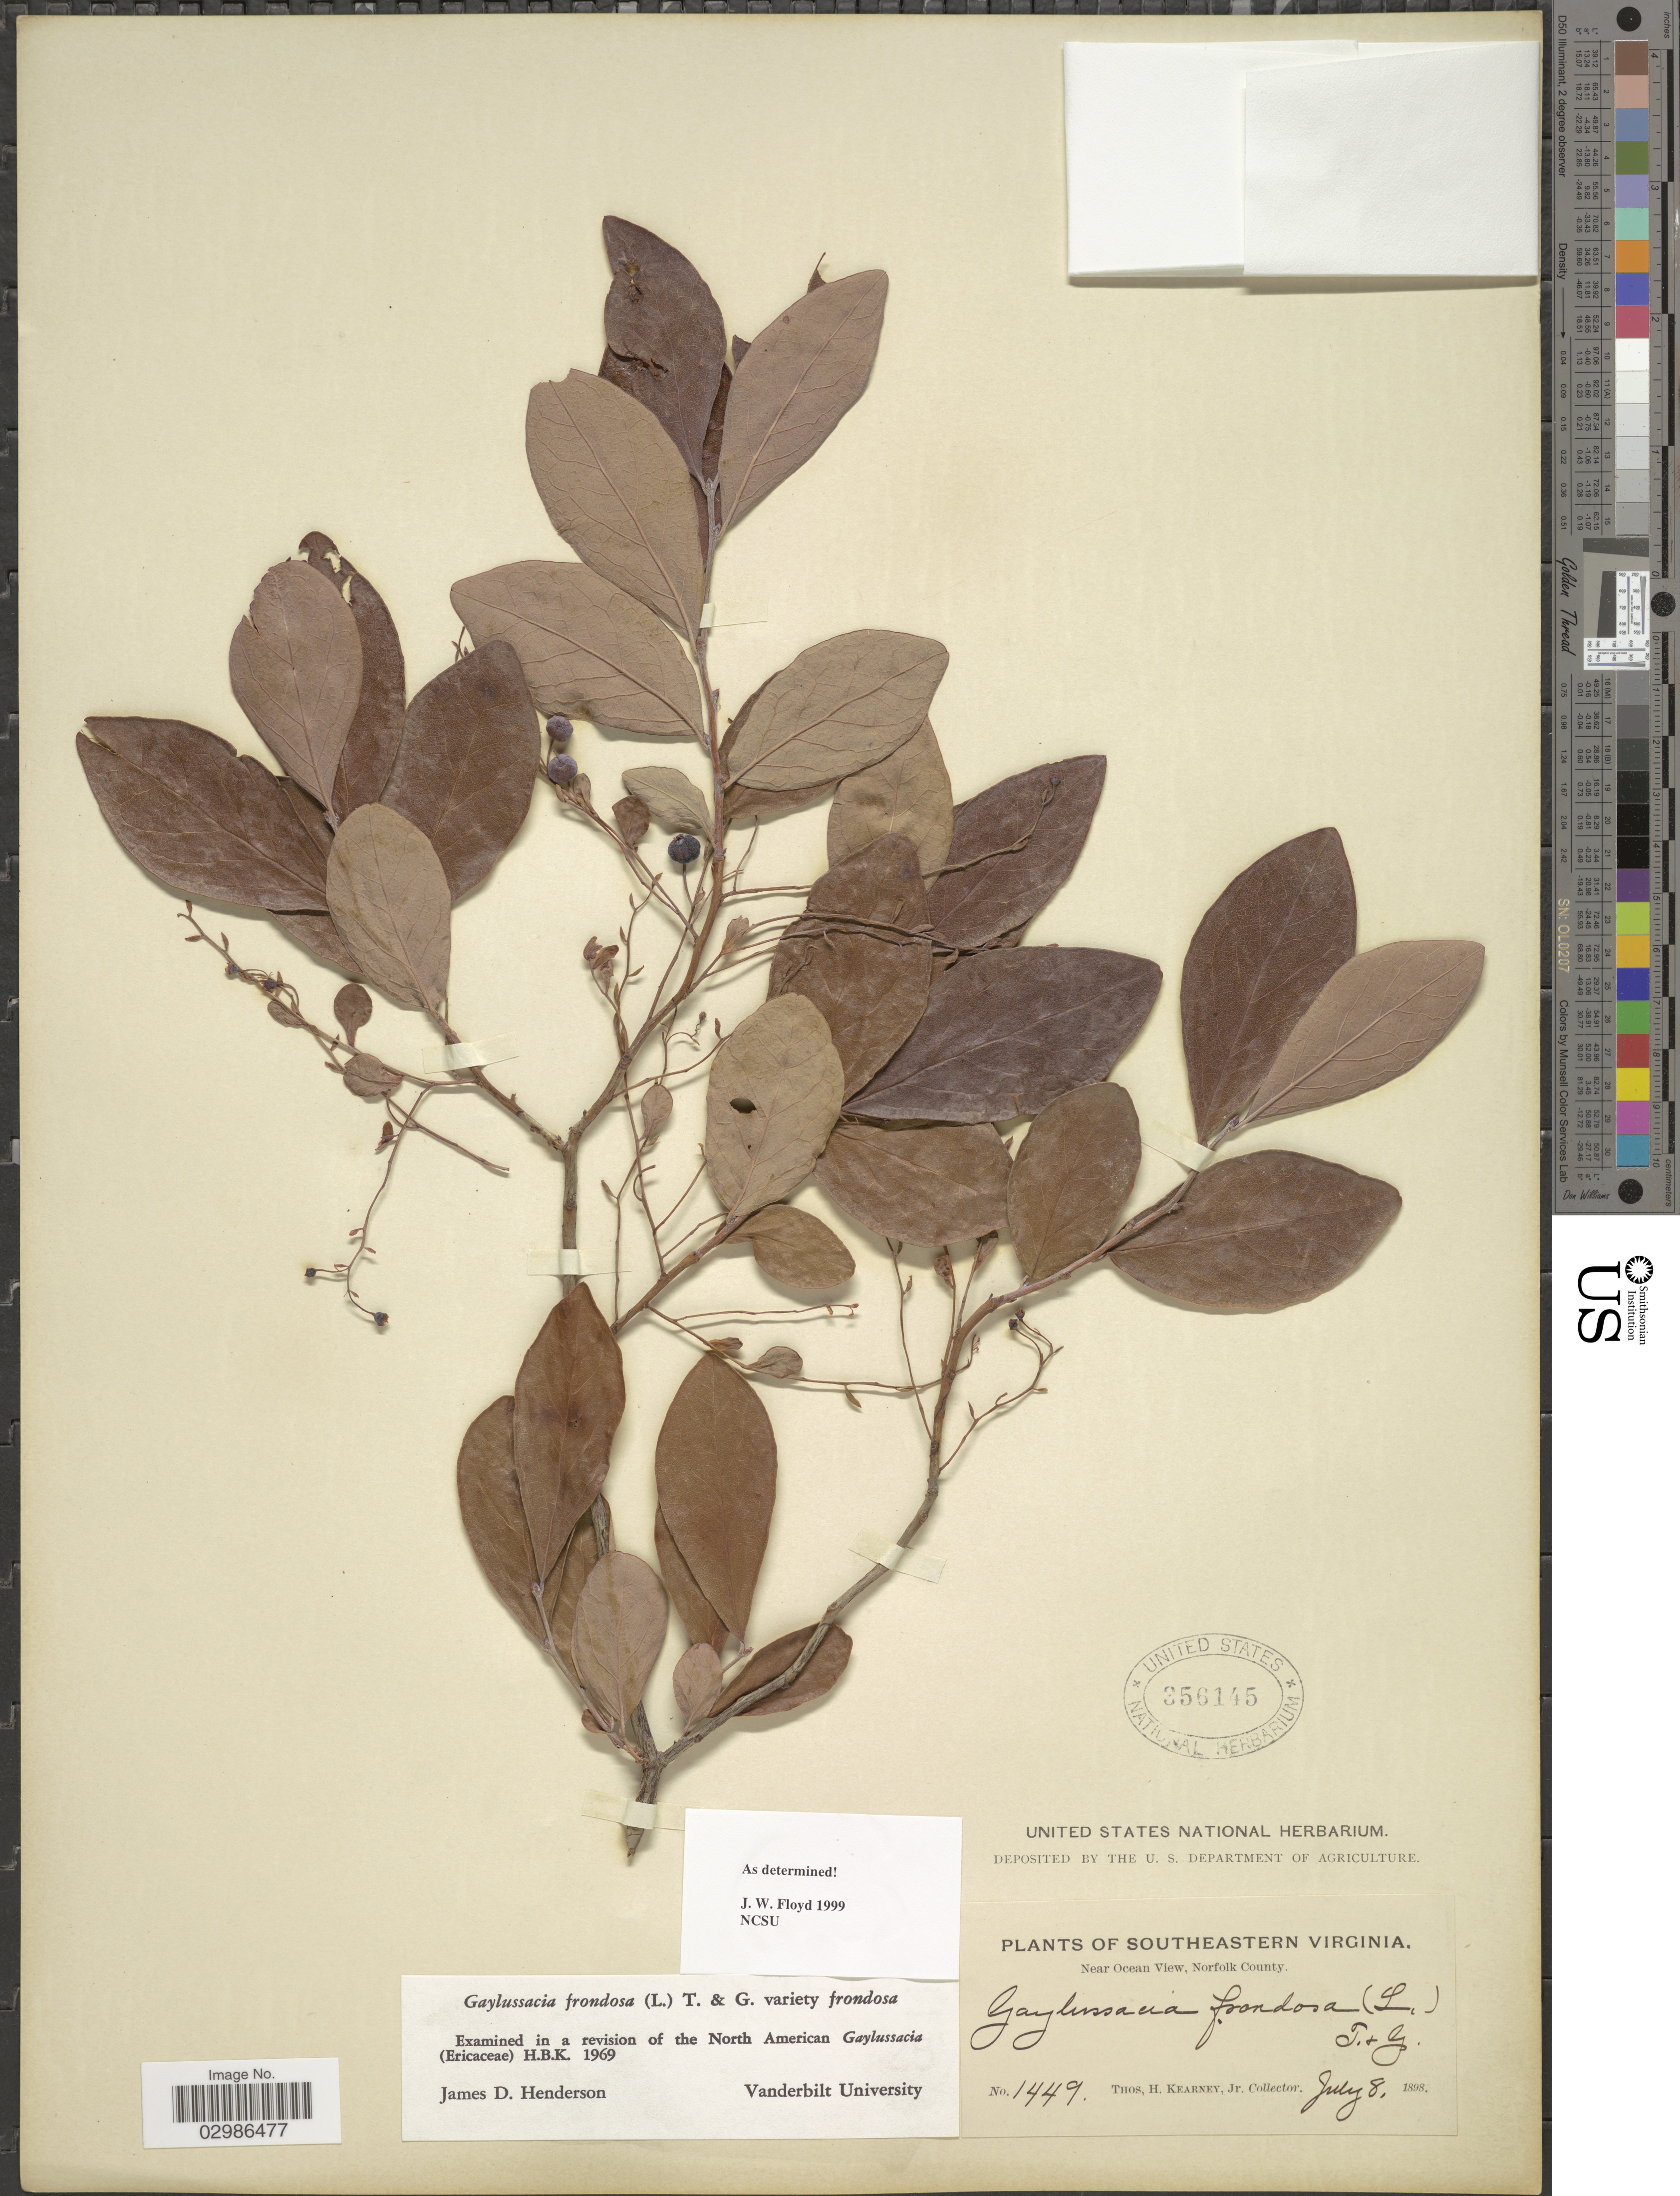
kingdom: Plantae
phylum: Tracheophyta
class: Magnoliopsida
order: Ericales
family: Ericaceae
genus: Gaylussacia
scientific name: Gaylussacia frondosa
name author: (L.) Torr. & A. Gray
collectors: T. H. Kearney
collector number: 1449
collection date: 1898-07-08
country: United States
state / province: Virginia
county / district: City of Norfolk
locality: Southeastern Virginia. Near Ocean View, Norfolk County.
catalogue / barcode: US 356145